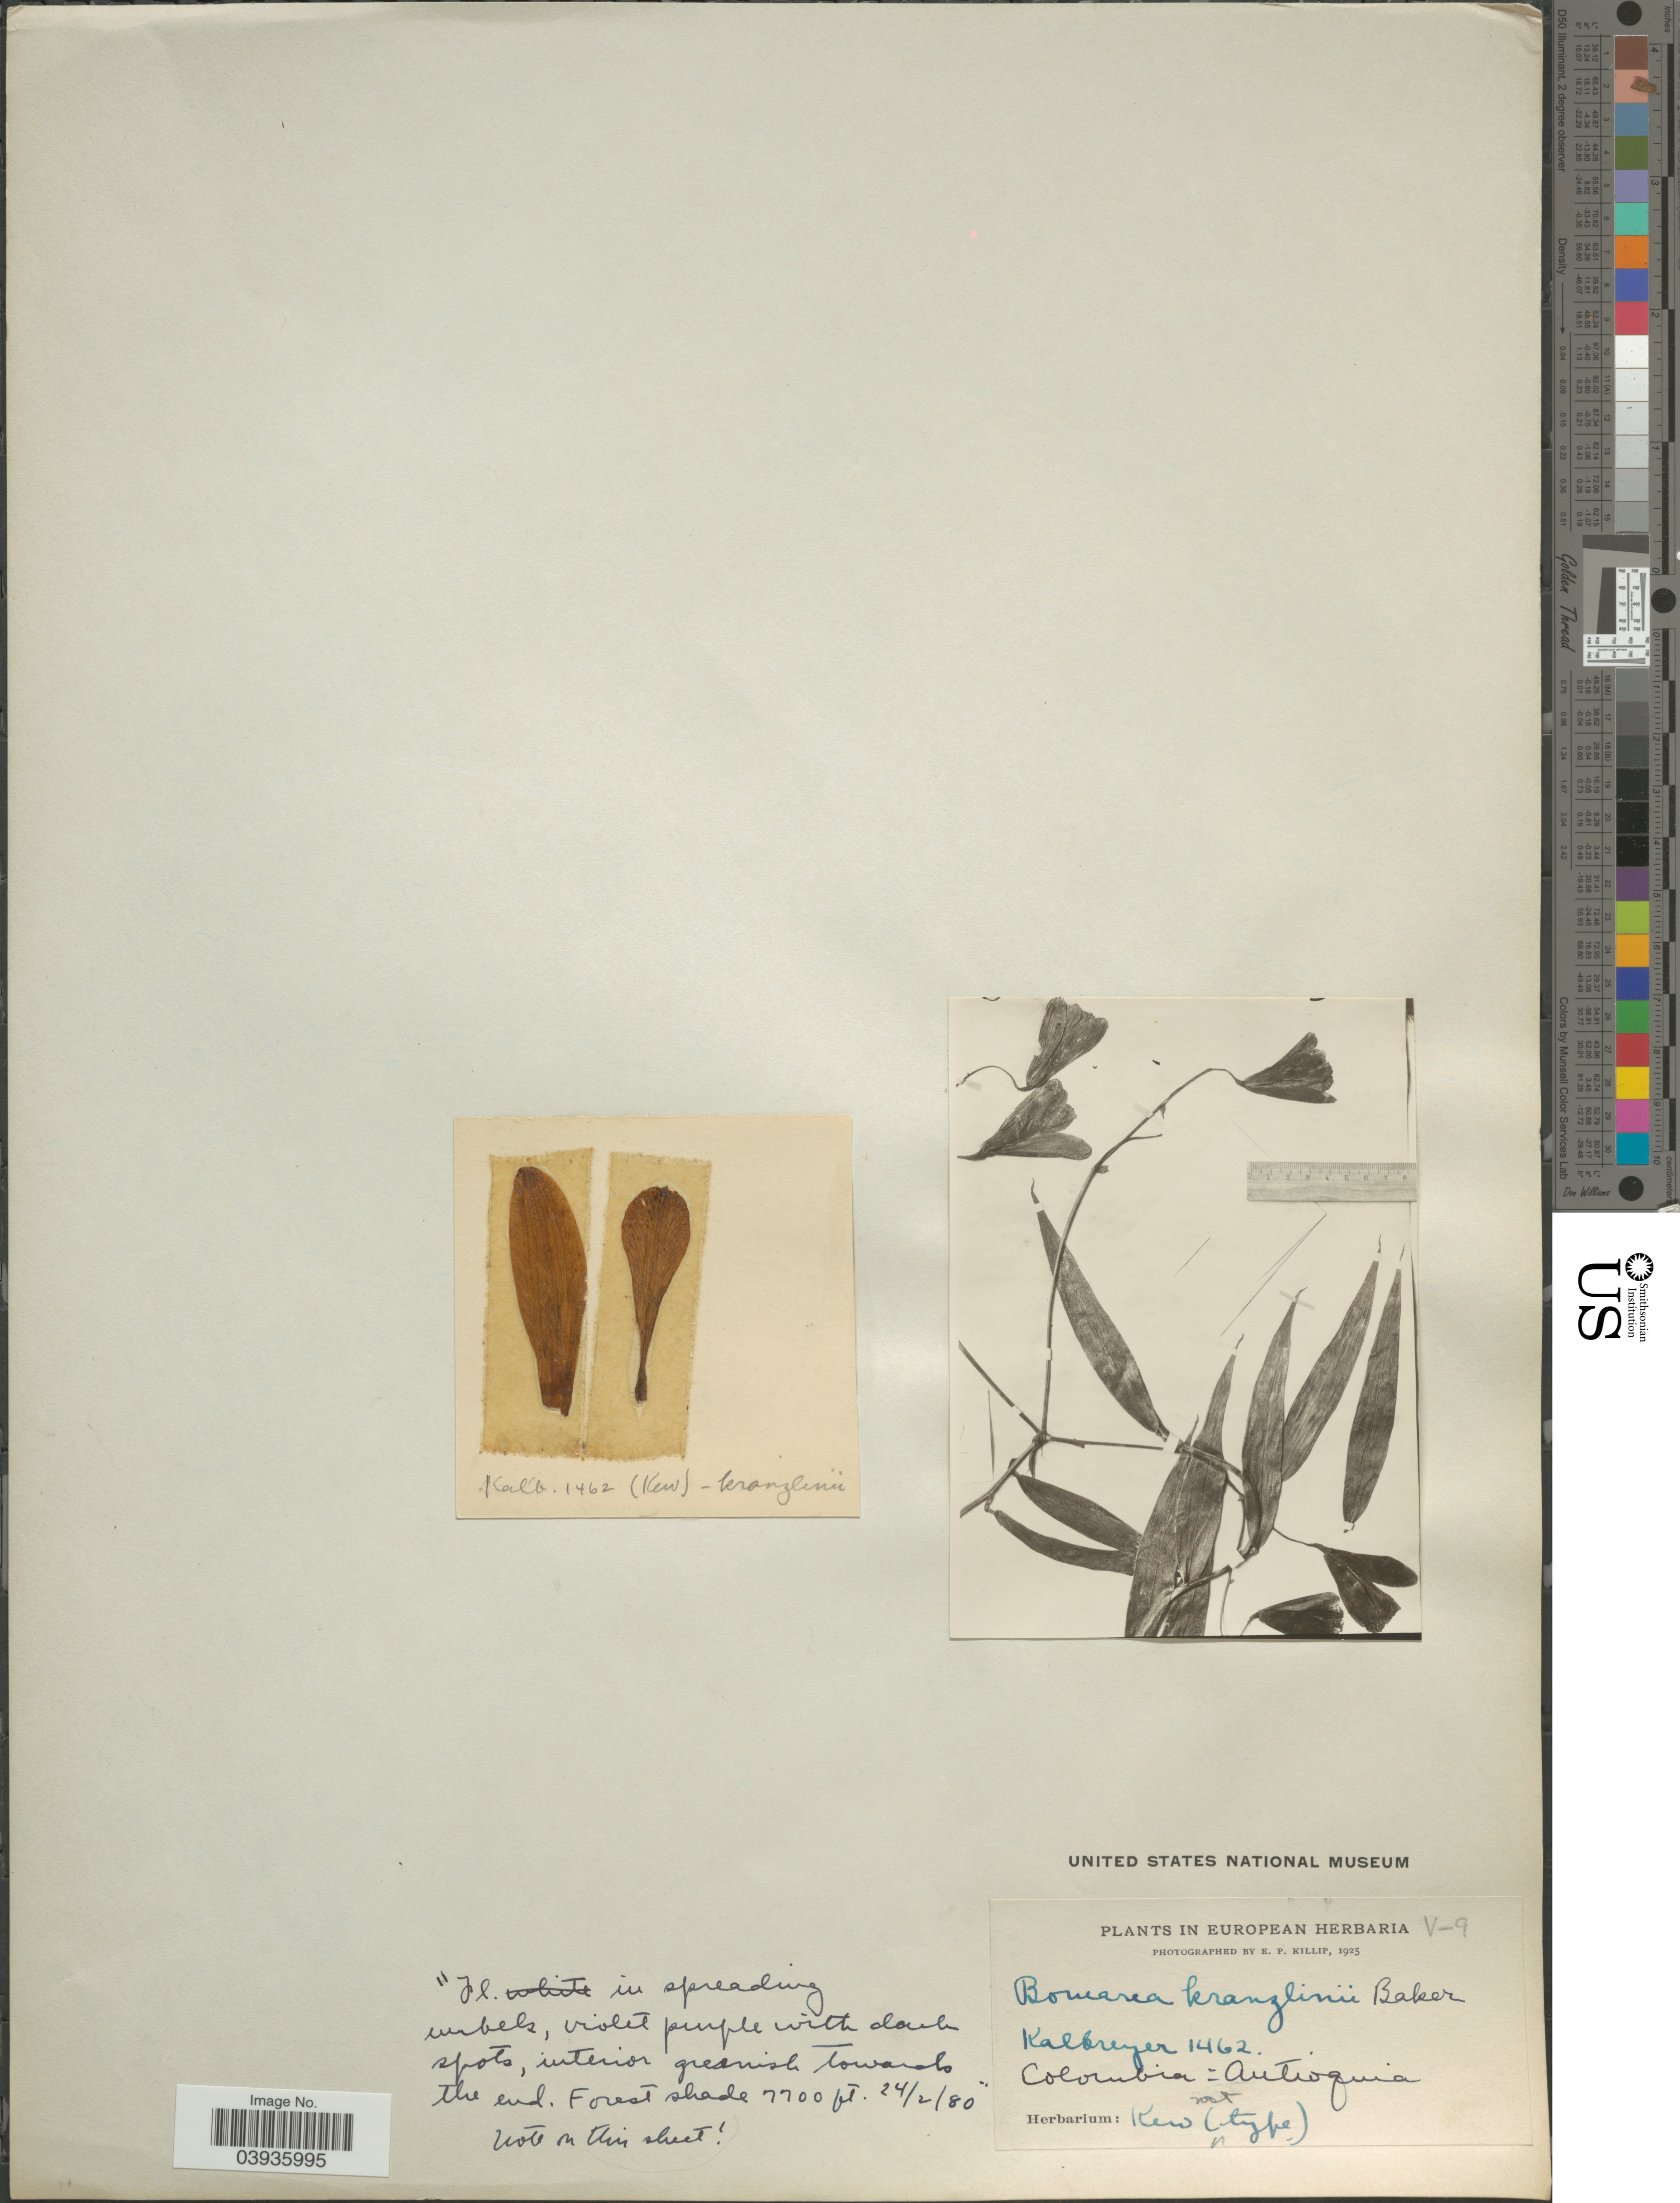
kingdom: Plantae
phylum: Tracheophyta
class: Liliopsida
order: Liliales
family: Alstroemeriaceae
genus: Bomarea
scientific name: Bomarea kranzlinii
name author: Baker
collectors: -. Kalbreyer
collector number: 1462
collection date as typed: Transcribed d/m/y: 24/2/80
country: Colombia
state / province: Antioquia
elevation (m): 2347